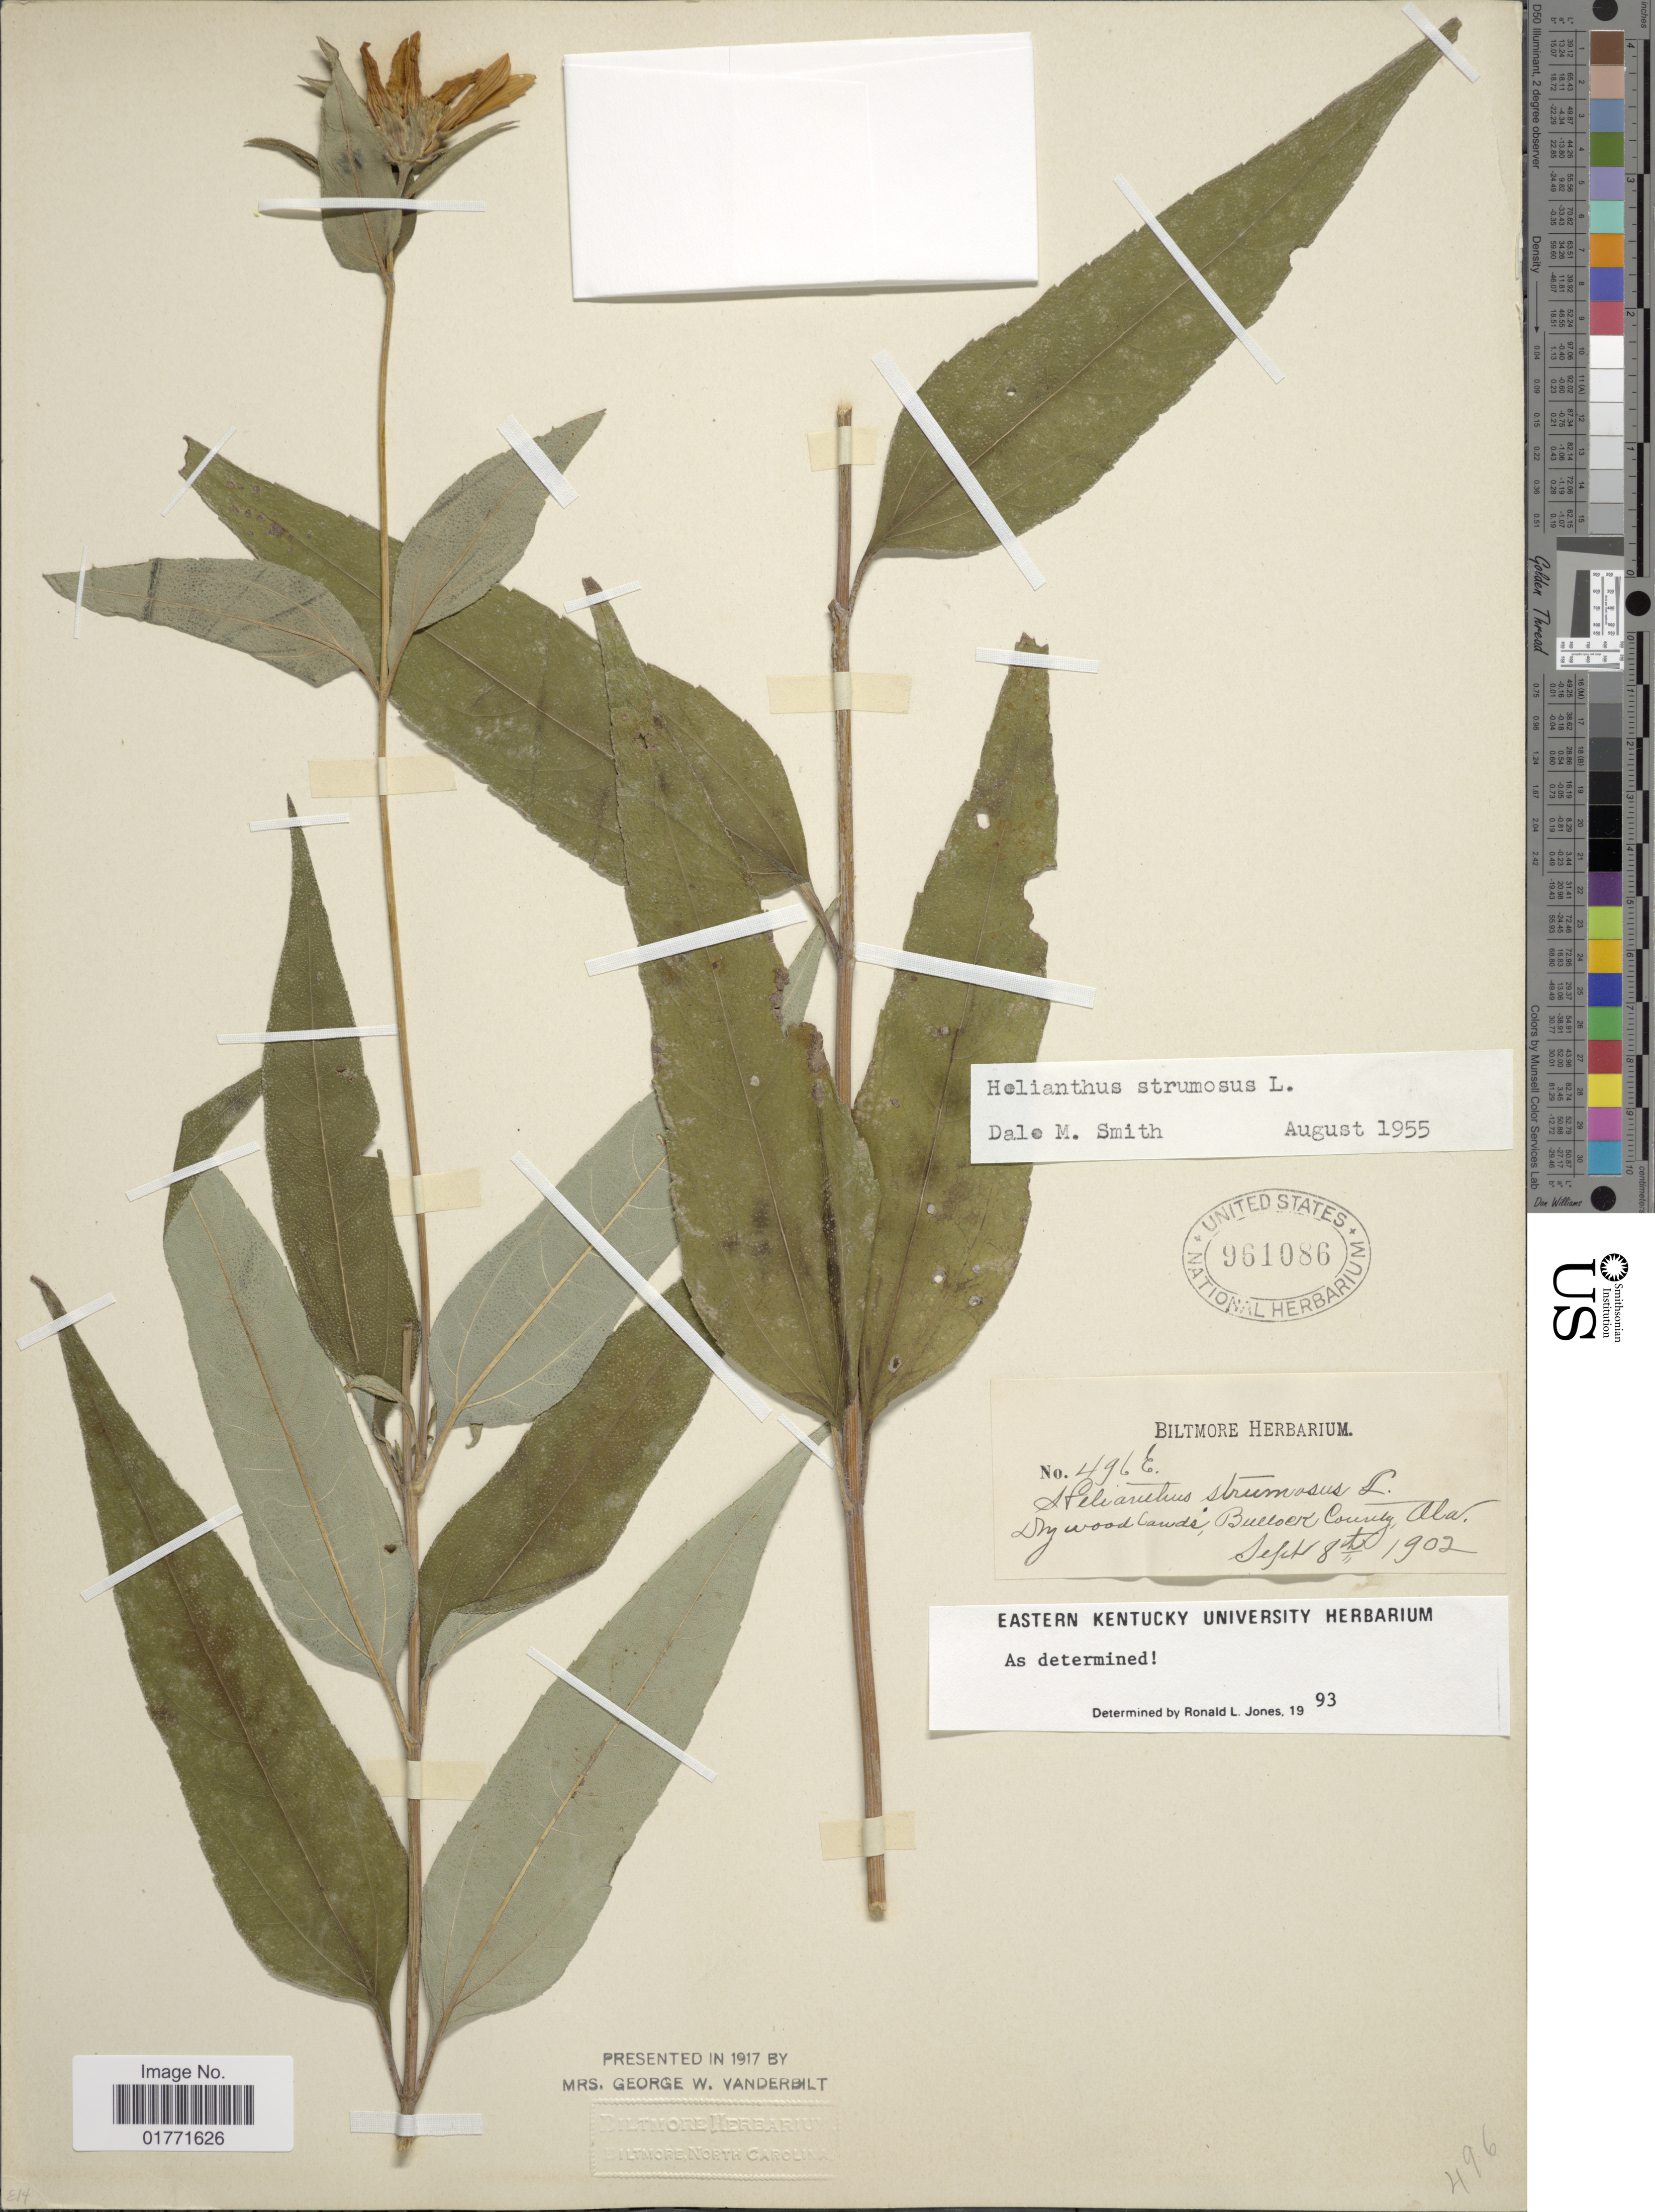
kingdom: Plantae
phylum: Tracheophyta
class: Magnoliopsida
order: Asterales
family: Asteraceae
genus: Helianthus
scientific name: Helianthus strumosus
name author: L.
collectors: ex herb. Biltmore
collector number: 496e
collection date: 1902-09-08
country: United States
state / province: Alabama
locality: Cawds, Bullser County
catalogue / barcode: US 961086